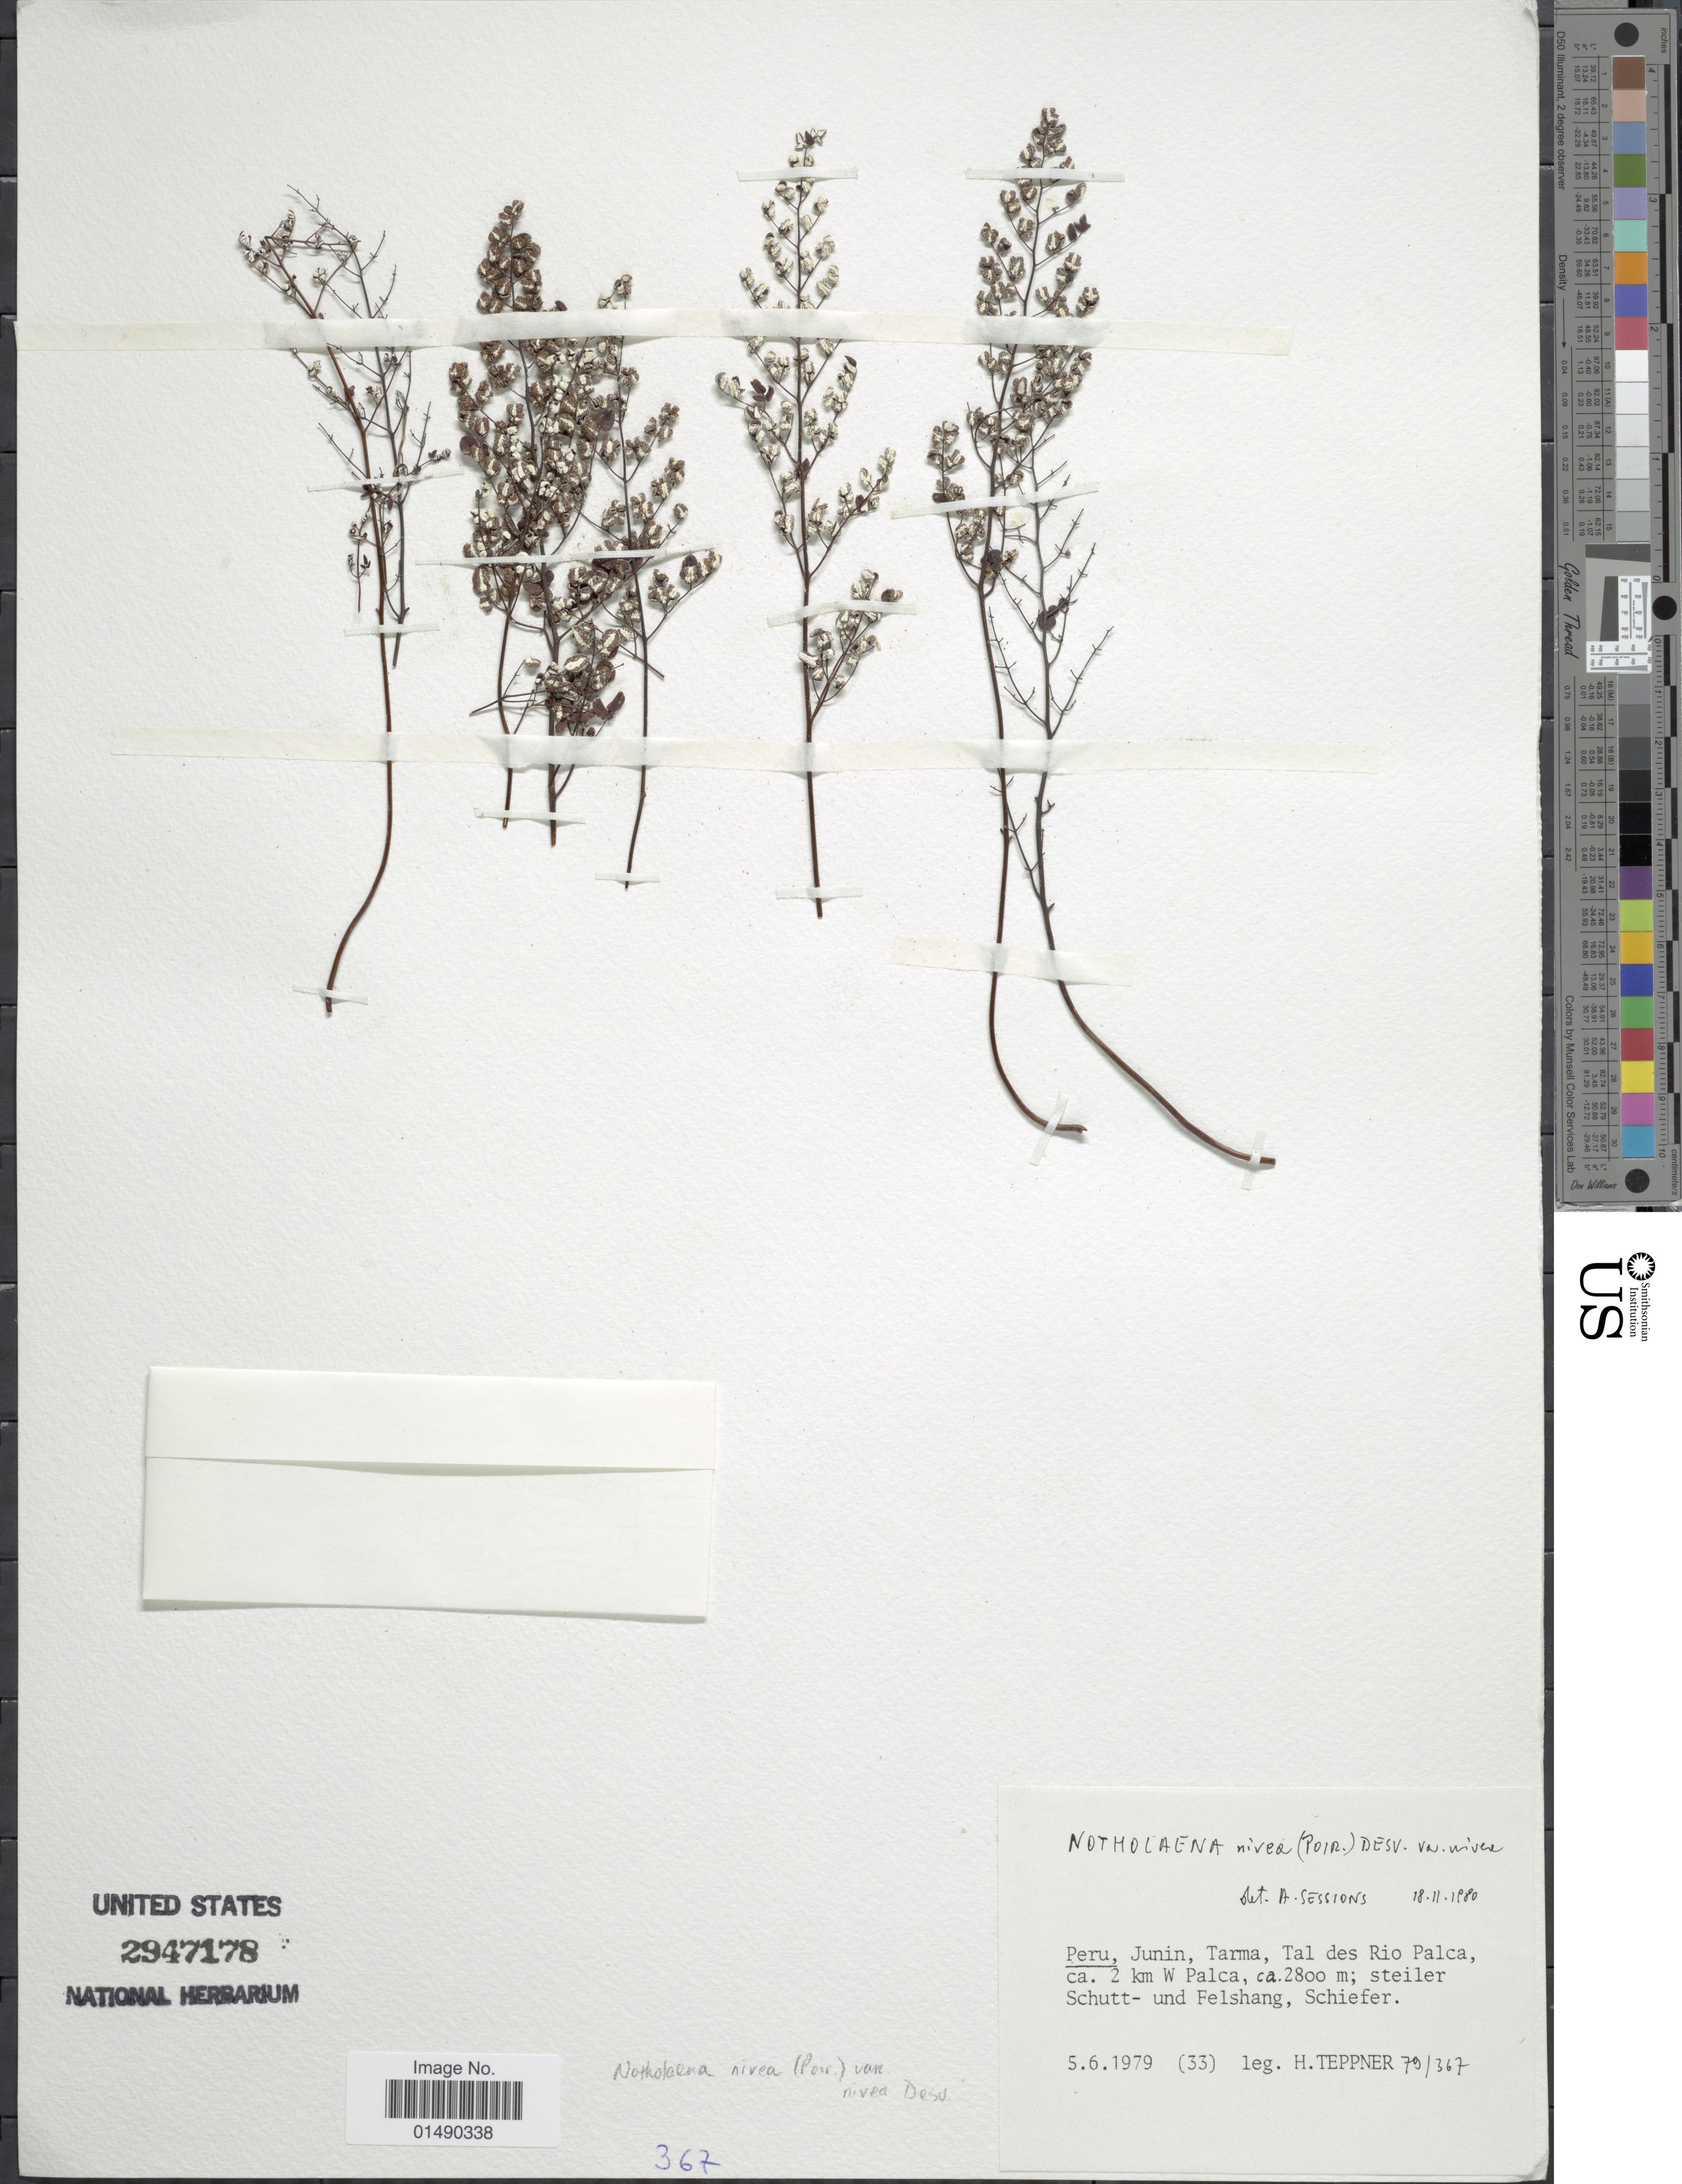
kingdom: Plantae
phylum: Tracheophyta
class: Polypodiopsida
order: Polypodiales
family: Pteridaceae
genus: Argyrochosma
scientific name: Argyrochosma nivea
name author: (Poir.) Windham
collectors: H. Teppner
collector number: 79/367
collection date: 1979-06-05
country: Peru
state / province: Junín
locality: Peru, Junin, Tarma, Tal des Rio Palca, ca. 2 km W Palca.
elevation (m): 2800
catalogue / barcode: US 2947178